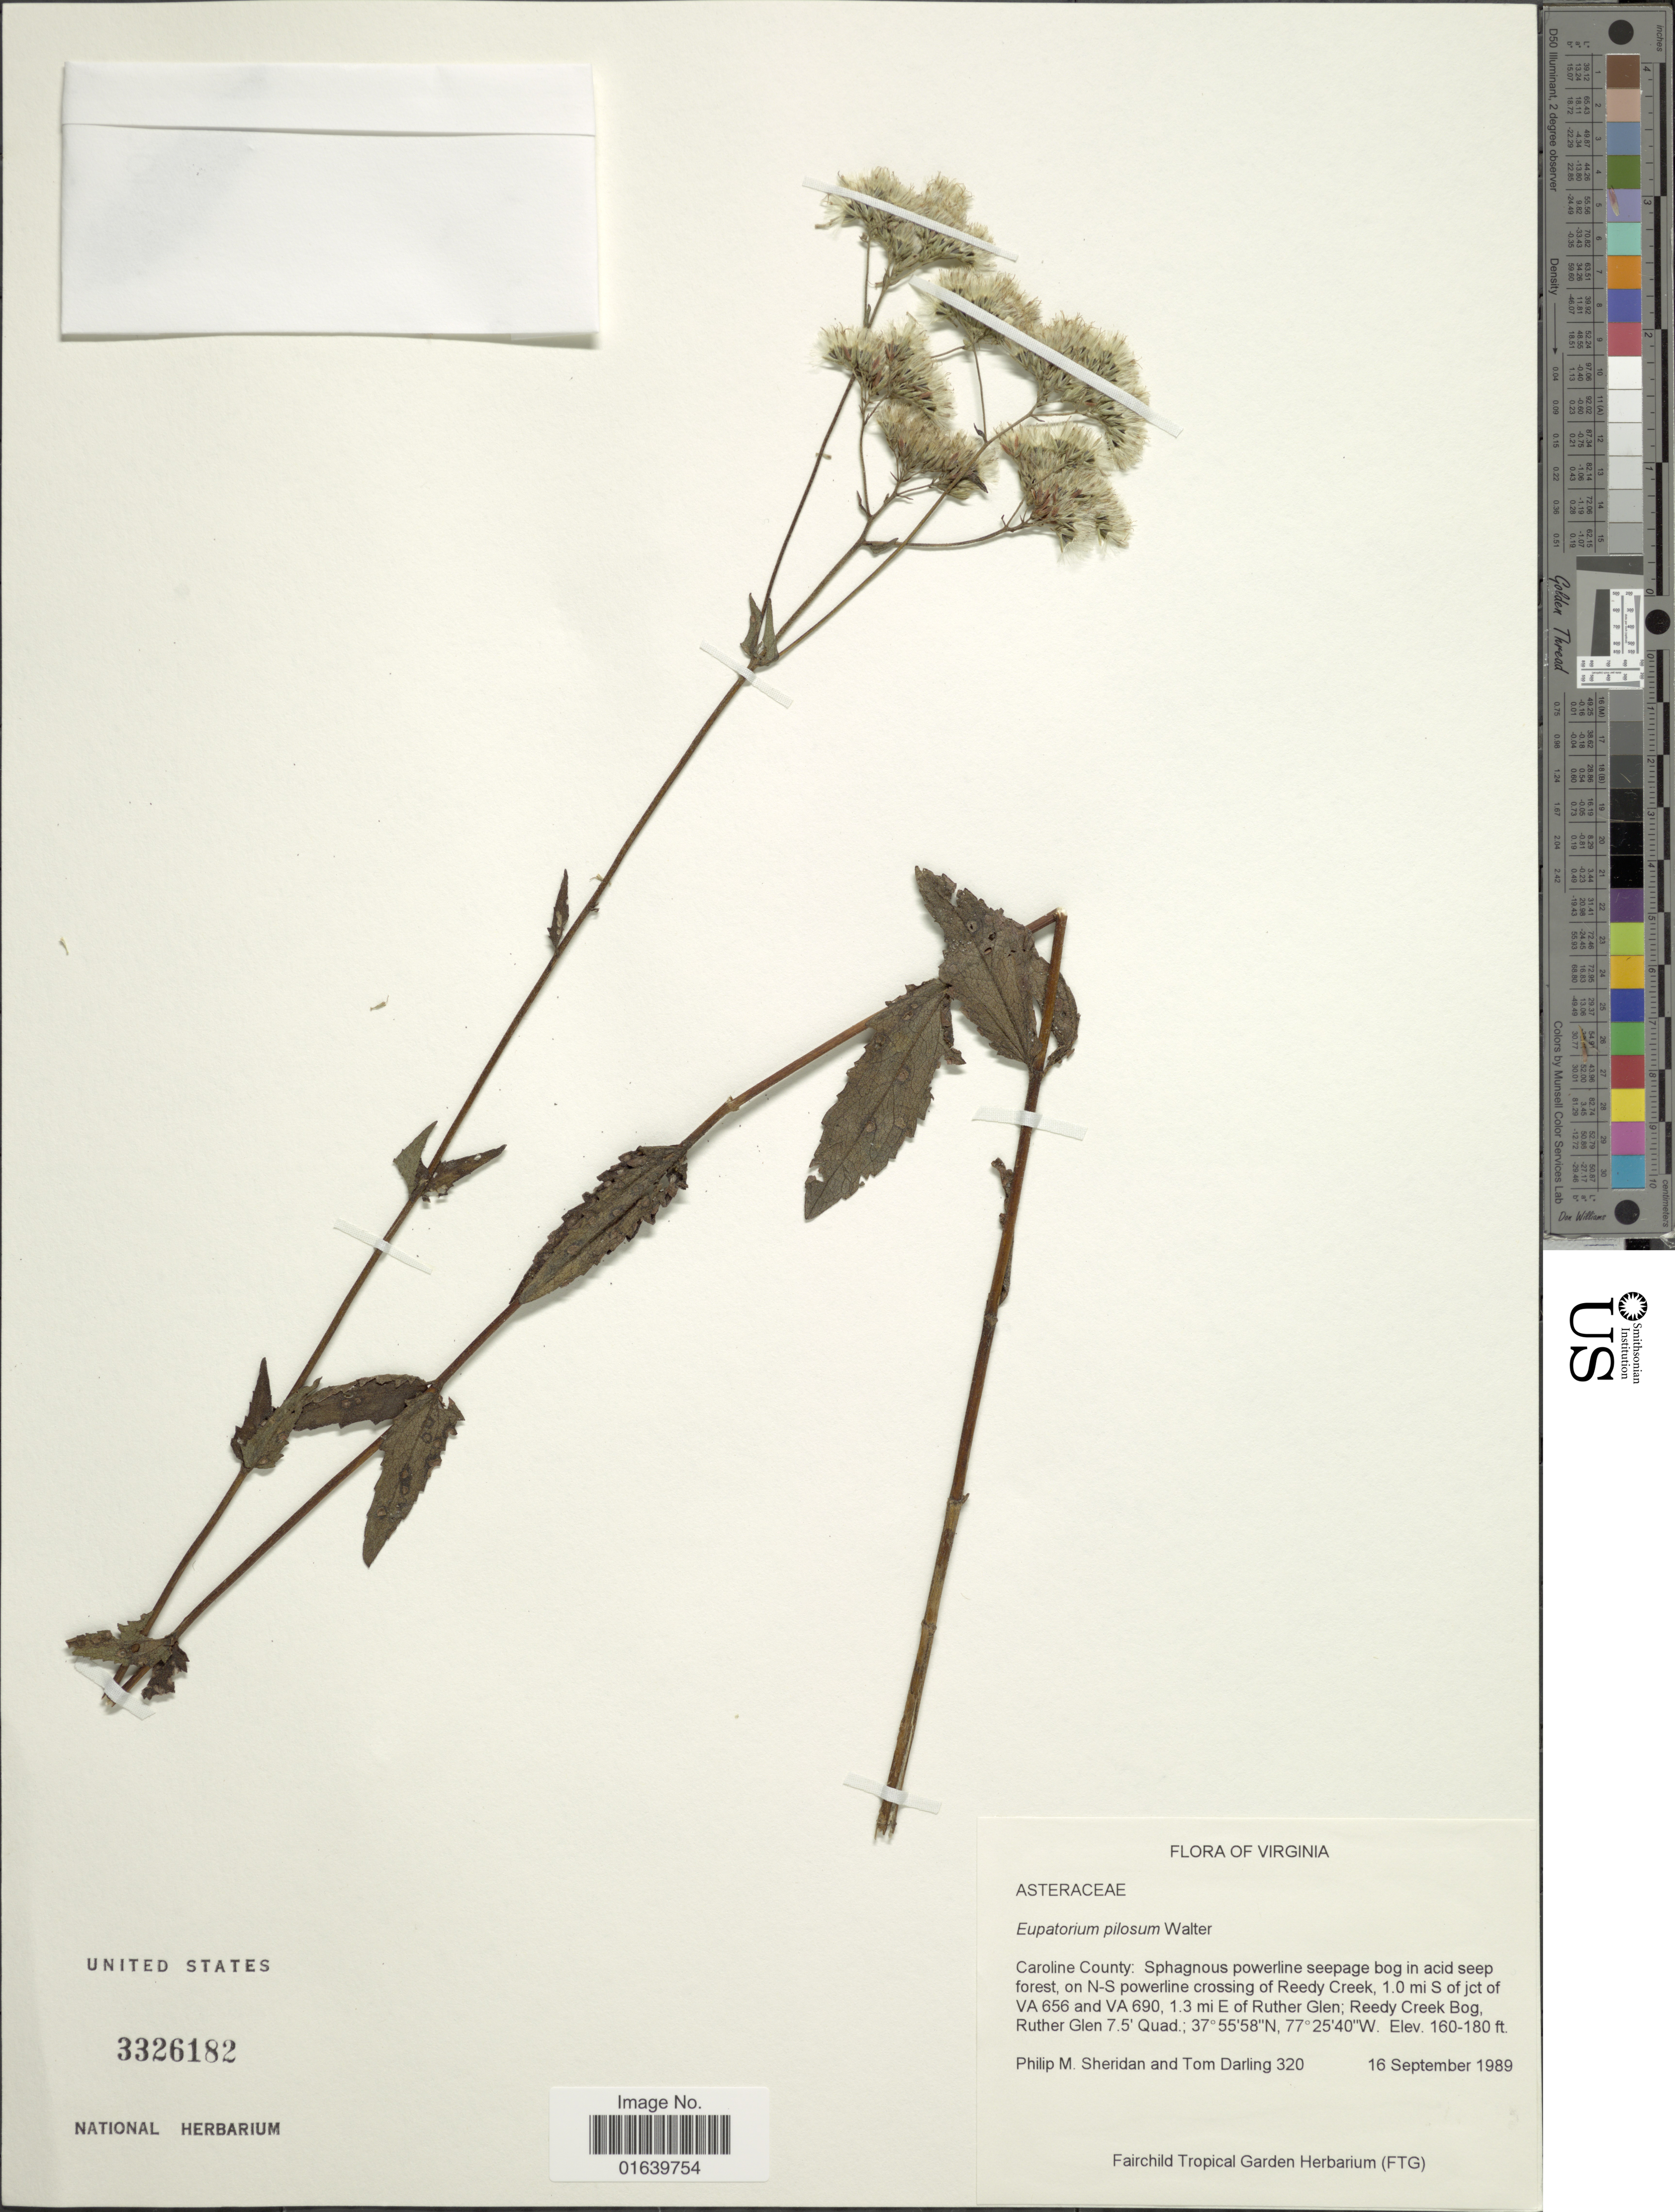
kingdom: Plantae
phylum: Tracheophyta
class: Magnoliopsida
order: Asterales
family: Asteraceae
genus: Eupatorium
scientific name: Eupatorium pilosum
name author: Walter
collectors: P. Sheridan & T. Darling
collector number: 320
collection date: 1989-09-16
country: United States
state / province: Virginia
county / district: Caroline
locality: Caroline County: Sphagnous powerline seepage bog in acid seep forest, on N-S powerline crossing of Reedy Creek, 1.0 mi S of jct of VA 656 and VA 690, 1.3 mi E of Ruther Glen: Reedy Creek Bog, Ruther Glen 7.5'Quad.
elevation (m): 49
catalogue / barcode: US 3326182